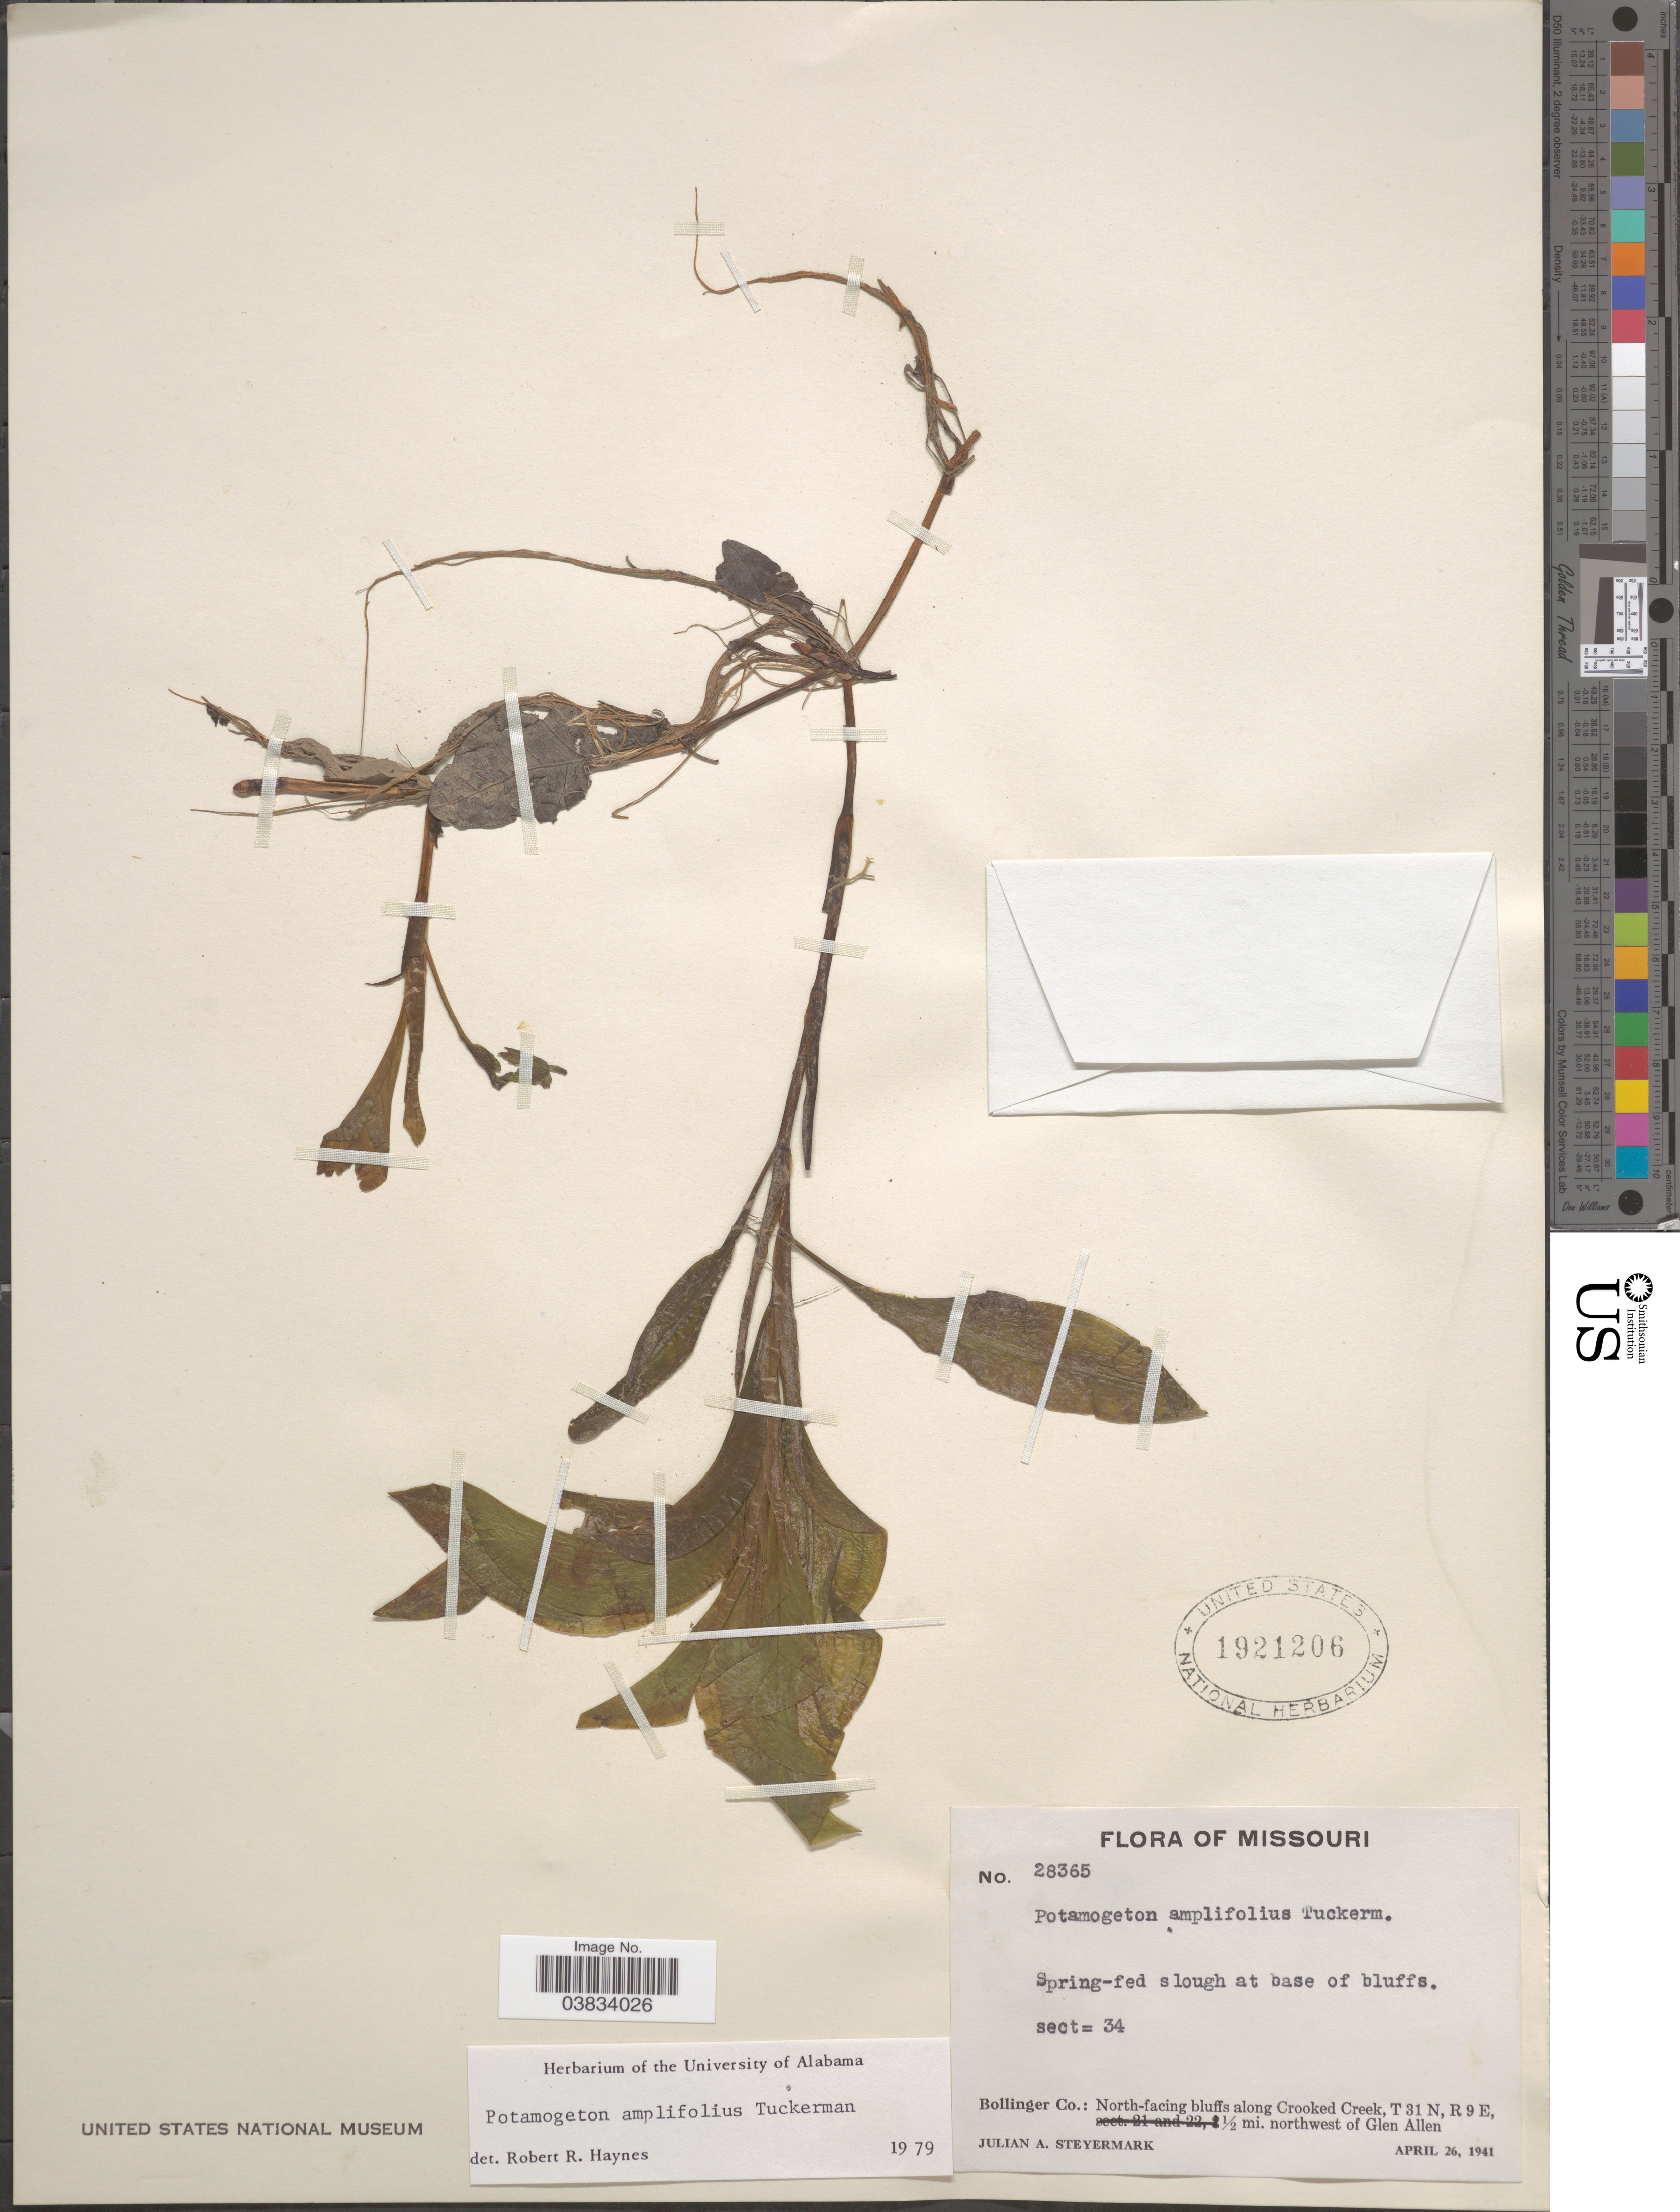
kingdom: Plantae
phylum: Tracheophyta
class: Liliopsida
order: Alismatales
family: Potamogetonaceae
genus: Potamogeton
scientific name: Potamogeton amplifolius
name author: Tuckerm.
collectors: J. Steyermark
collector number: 28365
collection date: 1941-04-26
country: United States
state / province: Missouri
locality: Spring-fed slough at base of bluffs. Sect=34. Bollinger Co.: North-facing bluffs along Crooked Creek, T 31 N, R 9 E, ½ mi. northwest of Glen Allen.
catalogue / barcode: US 1921206